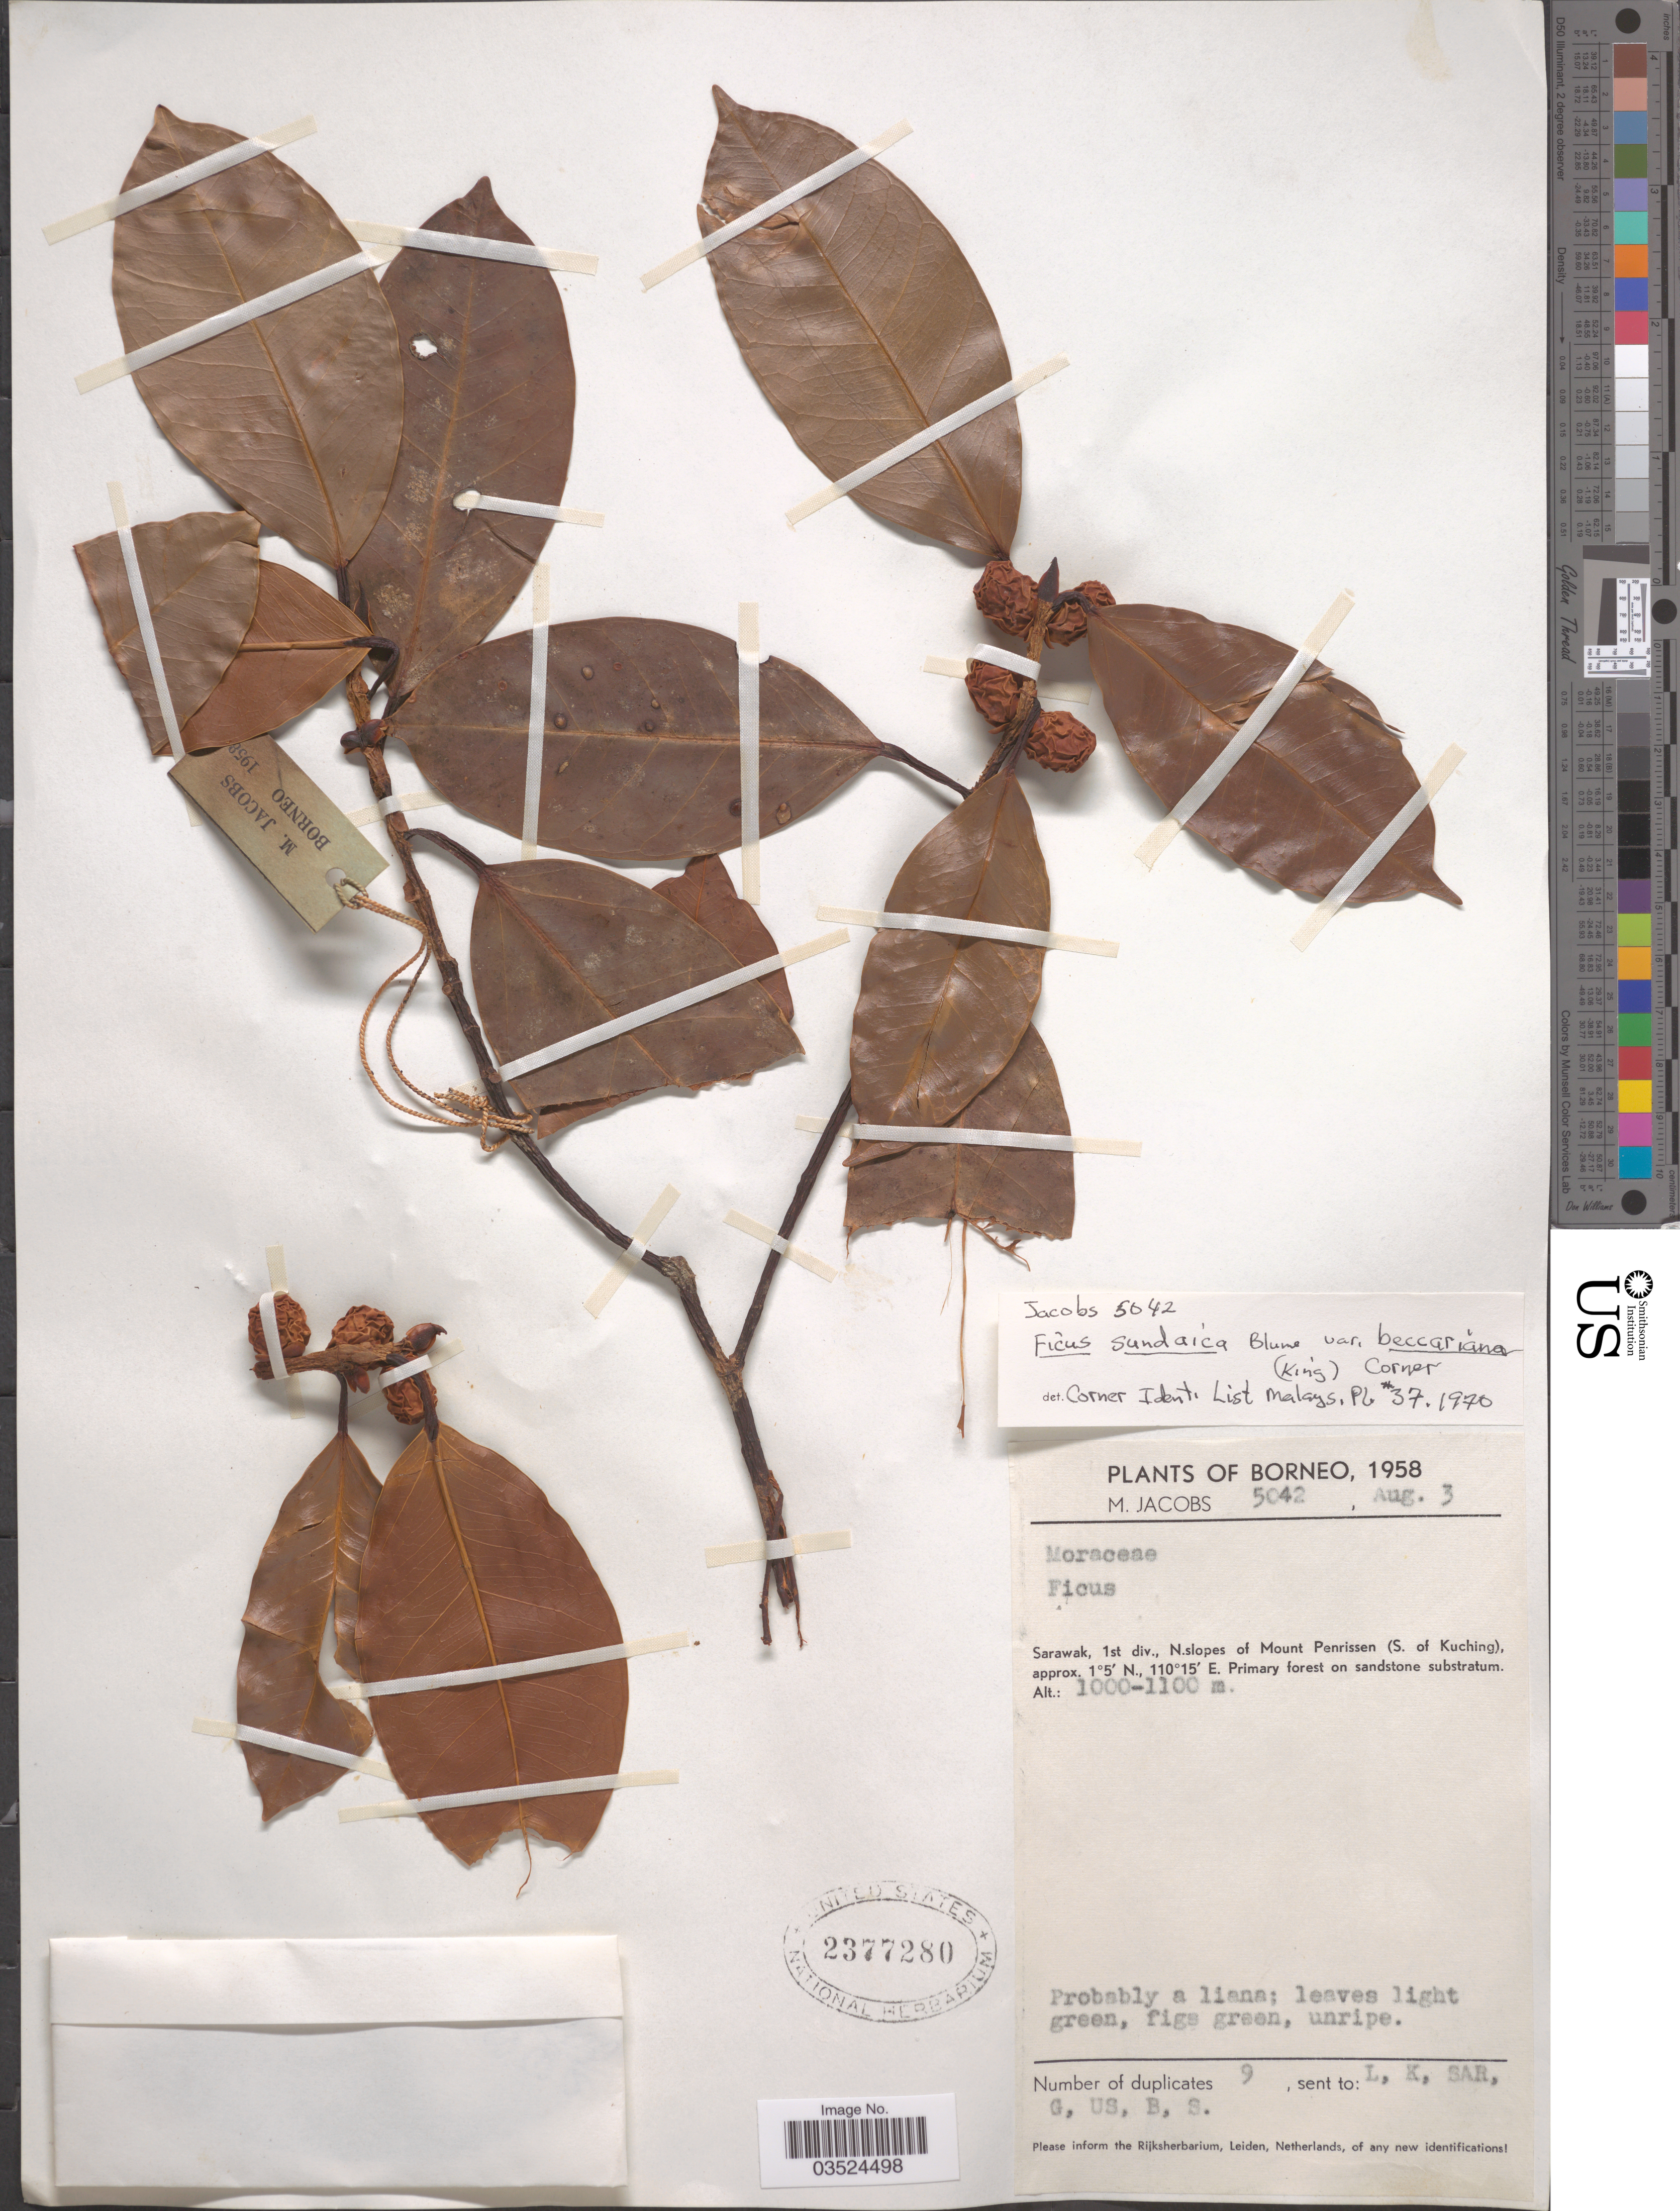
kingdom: Plantae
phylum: Tracheophyta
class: Magnoliopsida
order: Rosales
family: Moraceae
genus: Ficus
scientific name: Ficus sundaica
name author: Blume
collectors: M. Jacobs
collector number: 5042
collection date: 1958-08-03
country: Malaysia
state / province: Sarawak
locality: Borneo. 1st div., N. slopes of Mount Penrissen (S. of Kuching).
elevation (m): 1000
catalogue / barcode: US 2377280